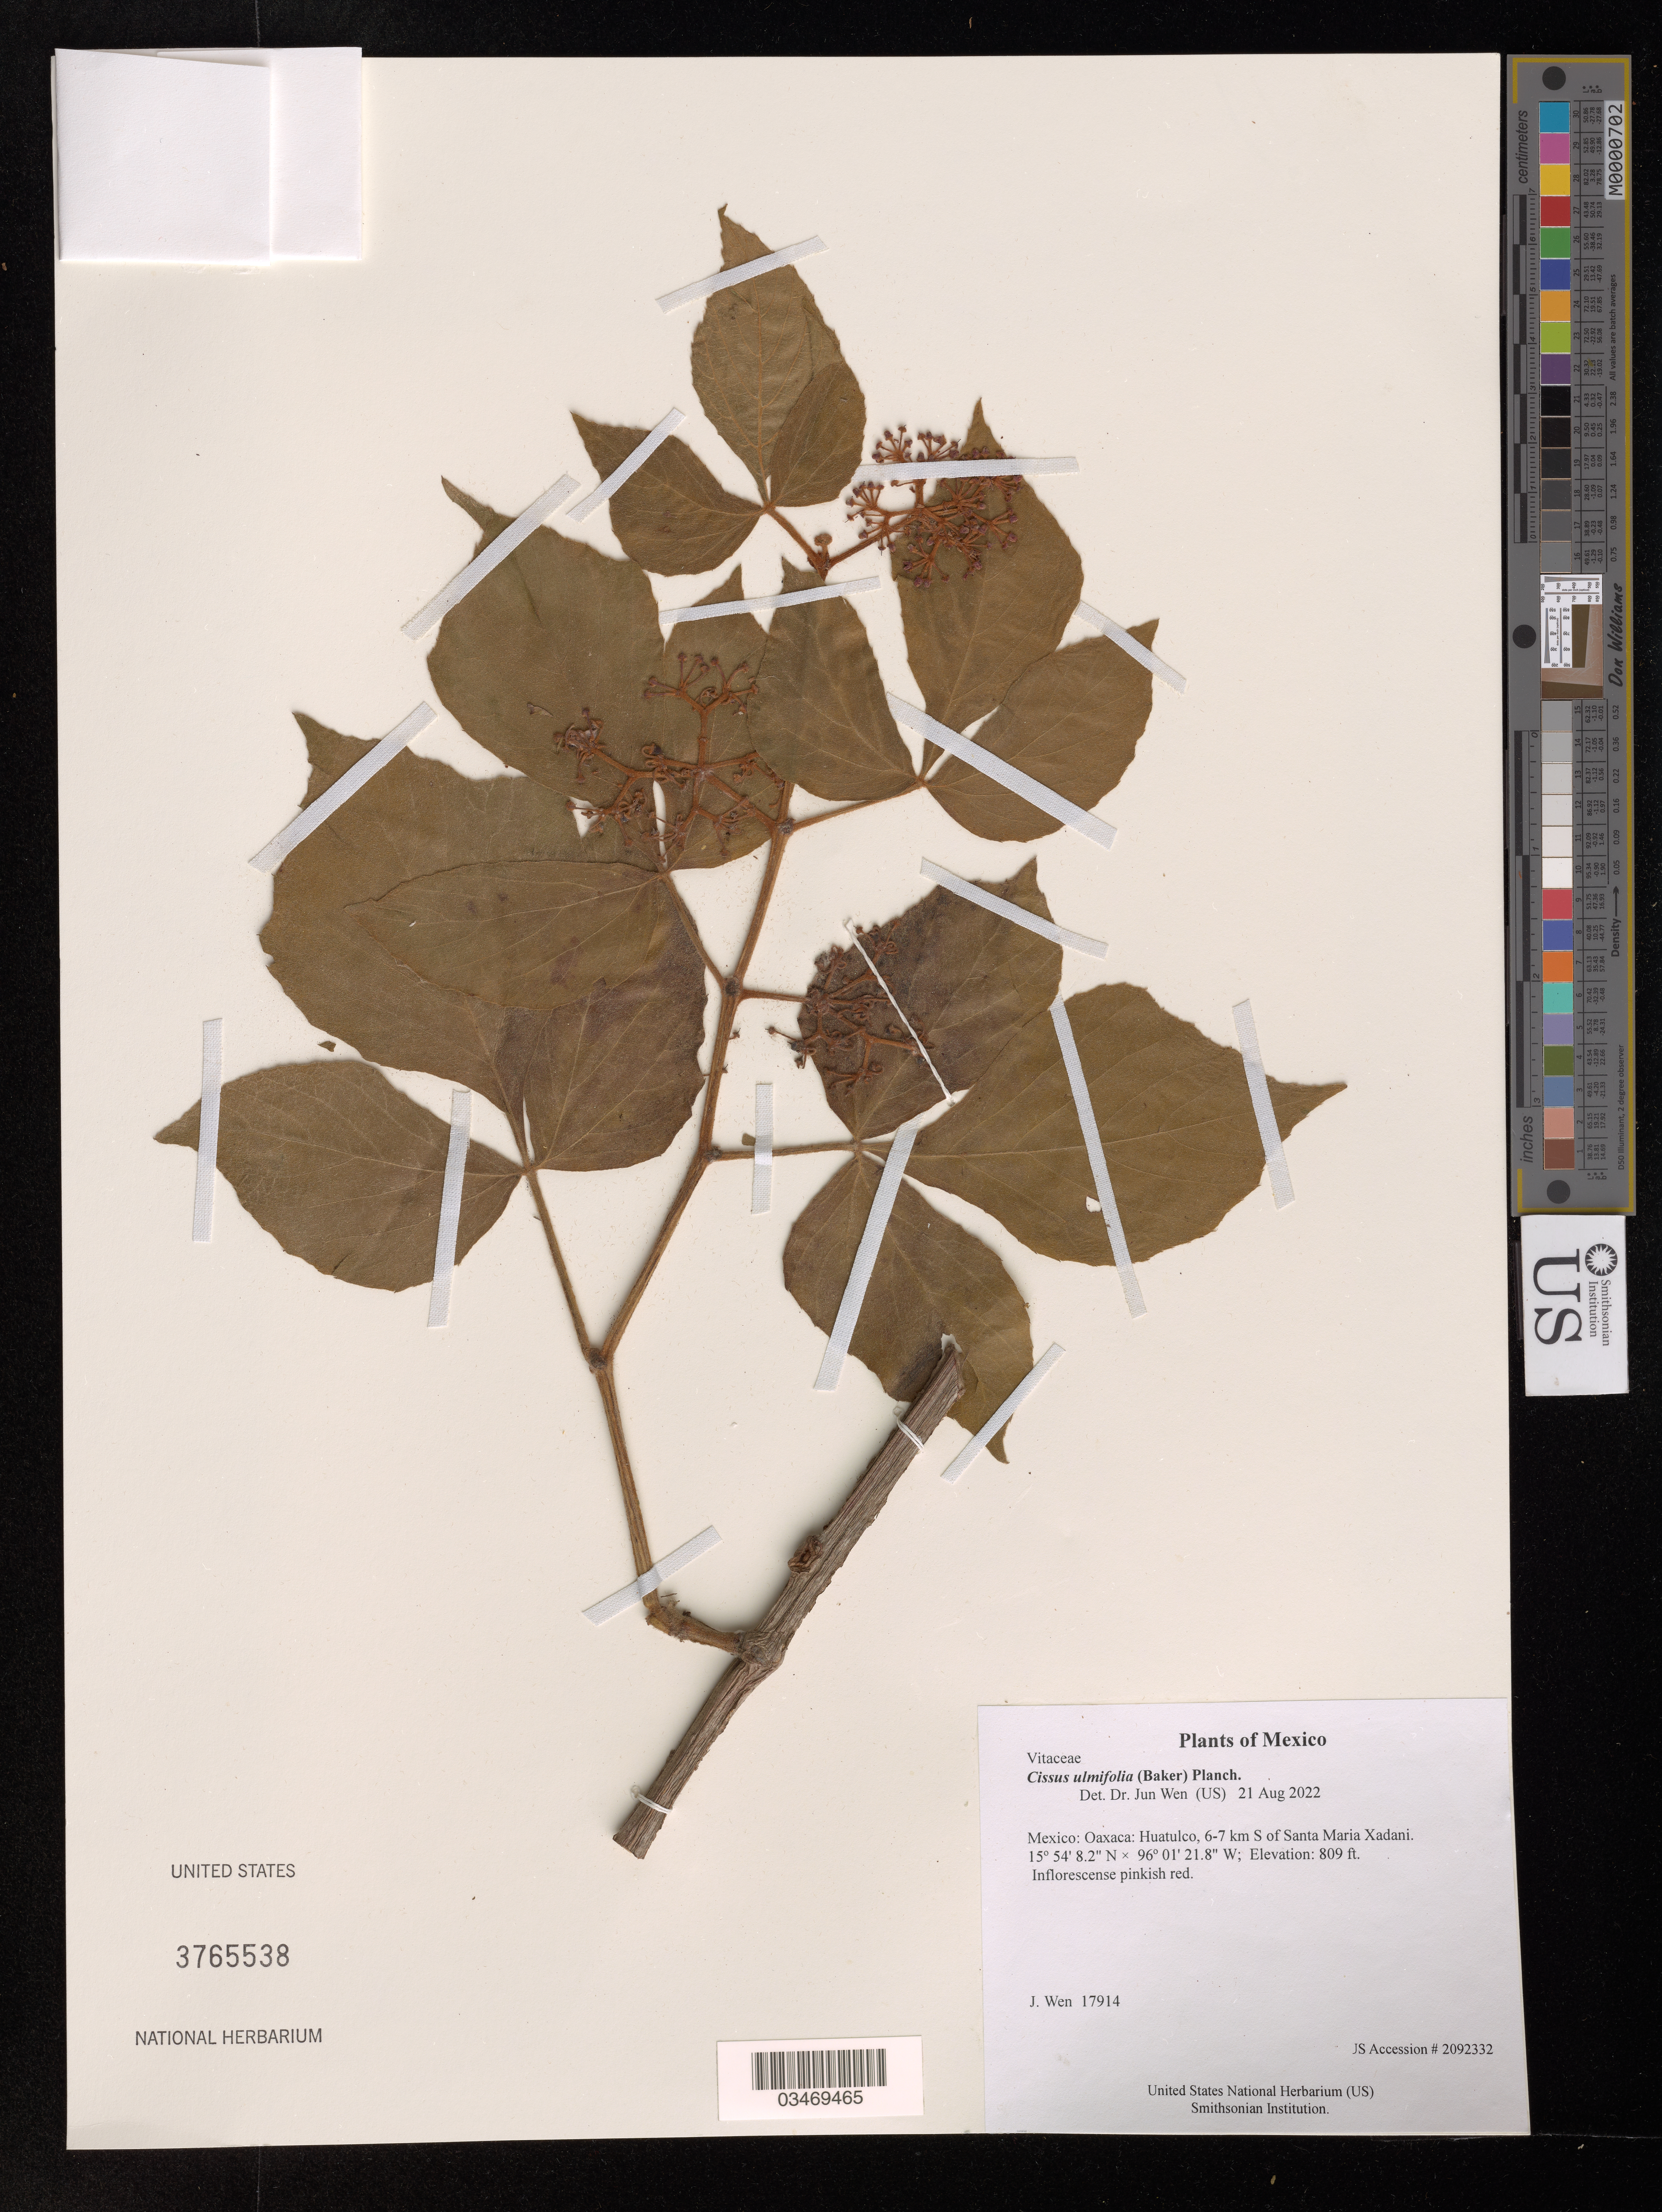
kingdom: Plantae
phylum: Tracheophyta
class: Magnoliopsida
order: Vitales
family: Vitaceae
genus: Cissus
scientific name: Cissus ulmifolia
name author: (Baker) Planch.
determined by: Wen, Jun, (BOT), Smithsonian Institution - National Museum of Natural History (UNITED STATES)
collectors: J. Wen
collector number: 17914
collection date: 2022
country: Mexico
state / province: Oaxaca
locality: Huatulco, 6-7 km S of Santa Maria Xadani.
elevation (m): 247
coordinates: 15 54.137 N, 96 01.363 W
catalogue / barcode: US 3765538